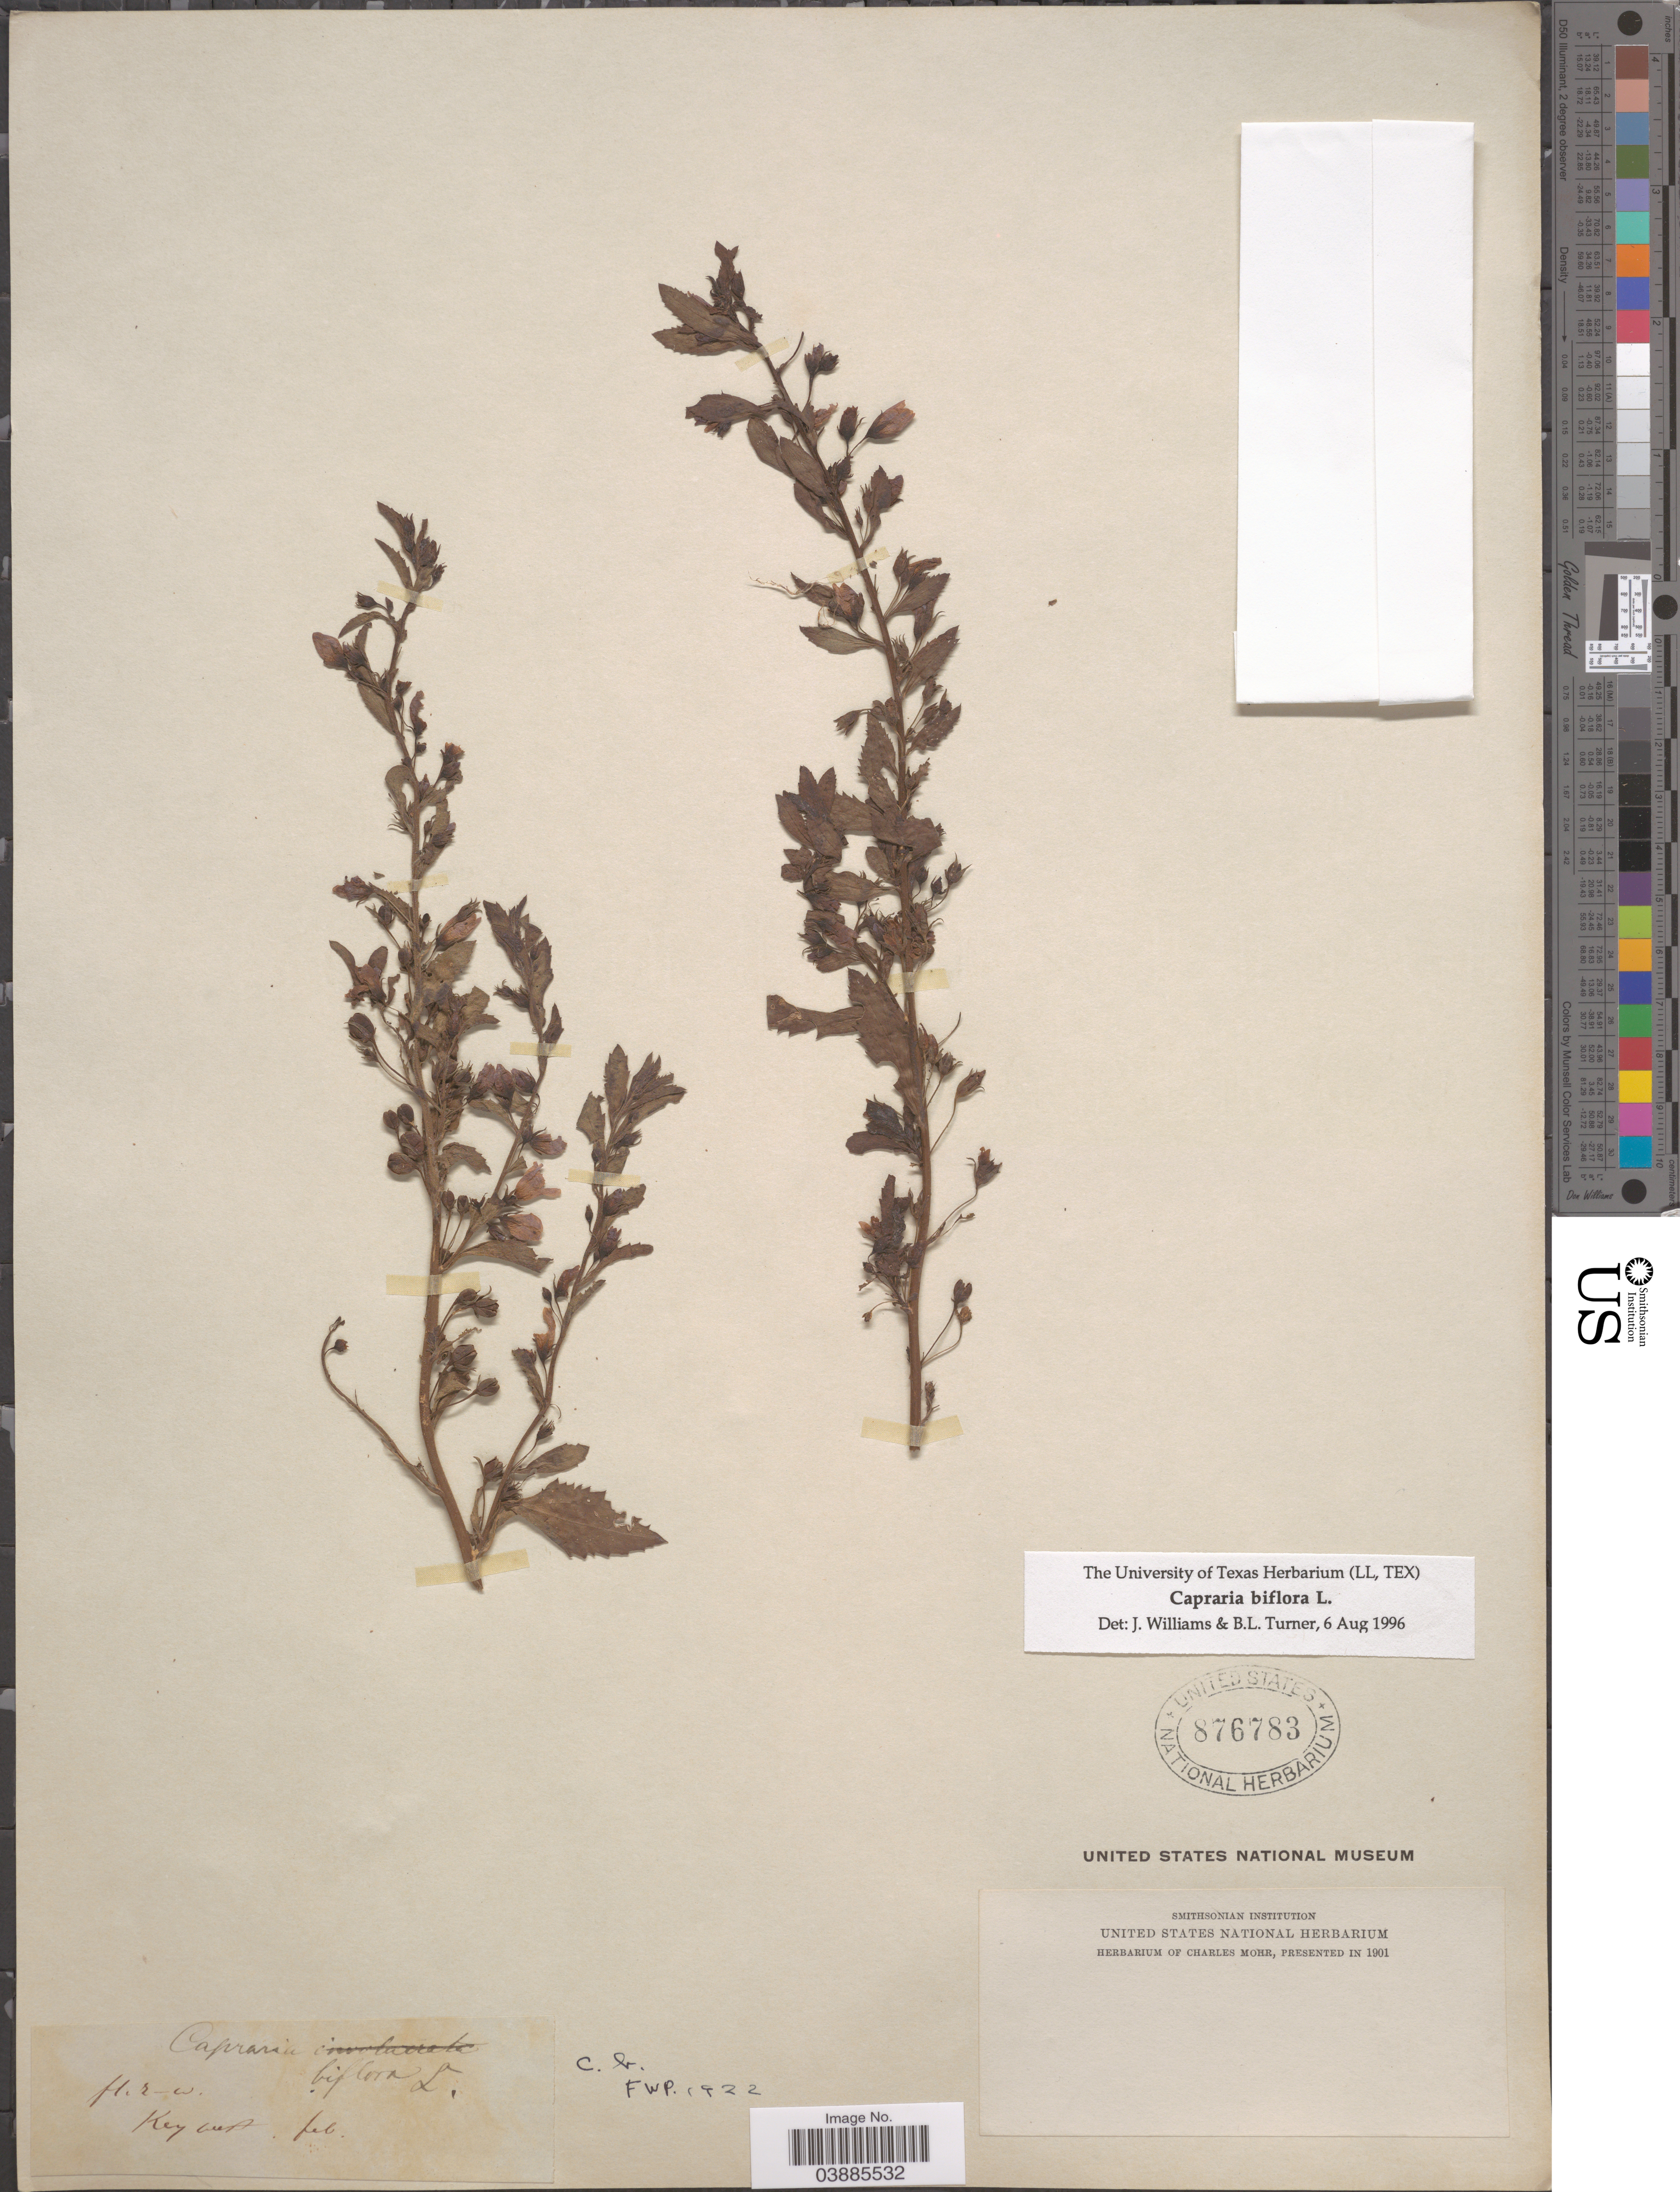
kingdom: Plantae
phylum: Tracheophyta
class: Magnoliopsida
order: Lamiales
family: Scrophulariaceae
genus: Capraria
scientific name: Capraria biflora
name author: L.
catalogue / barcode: US 876783